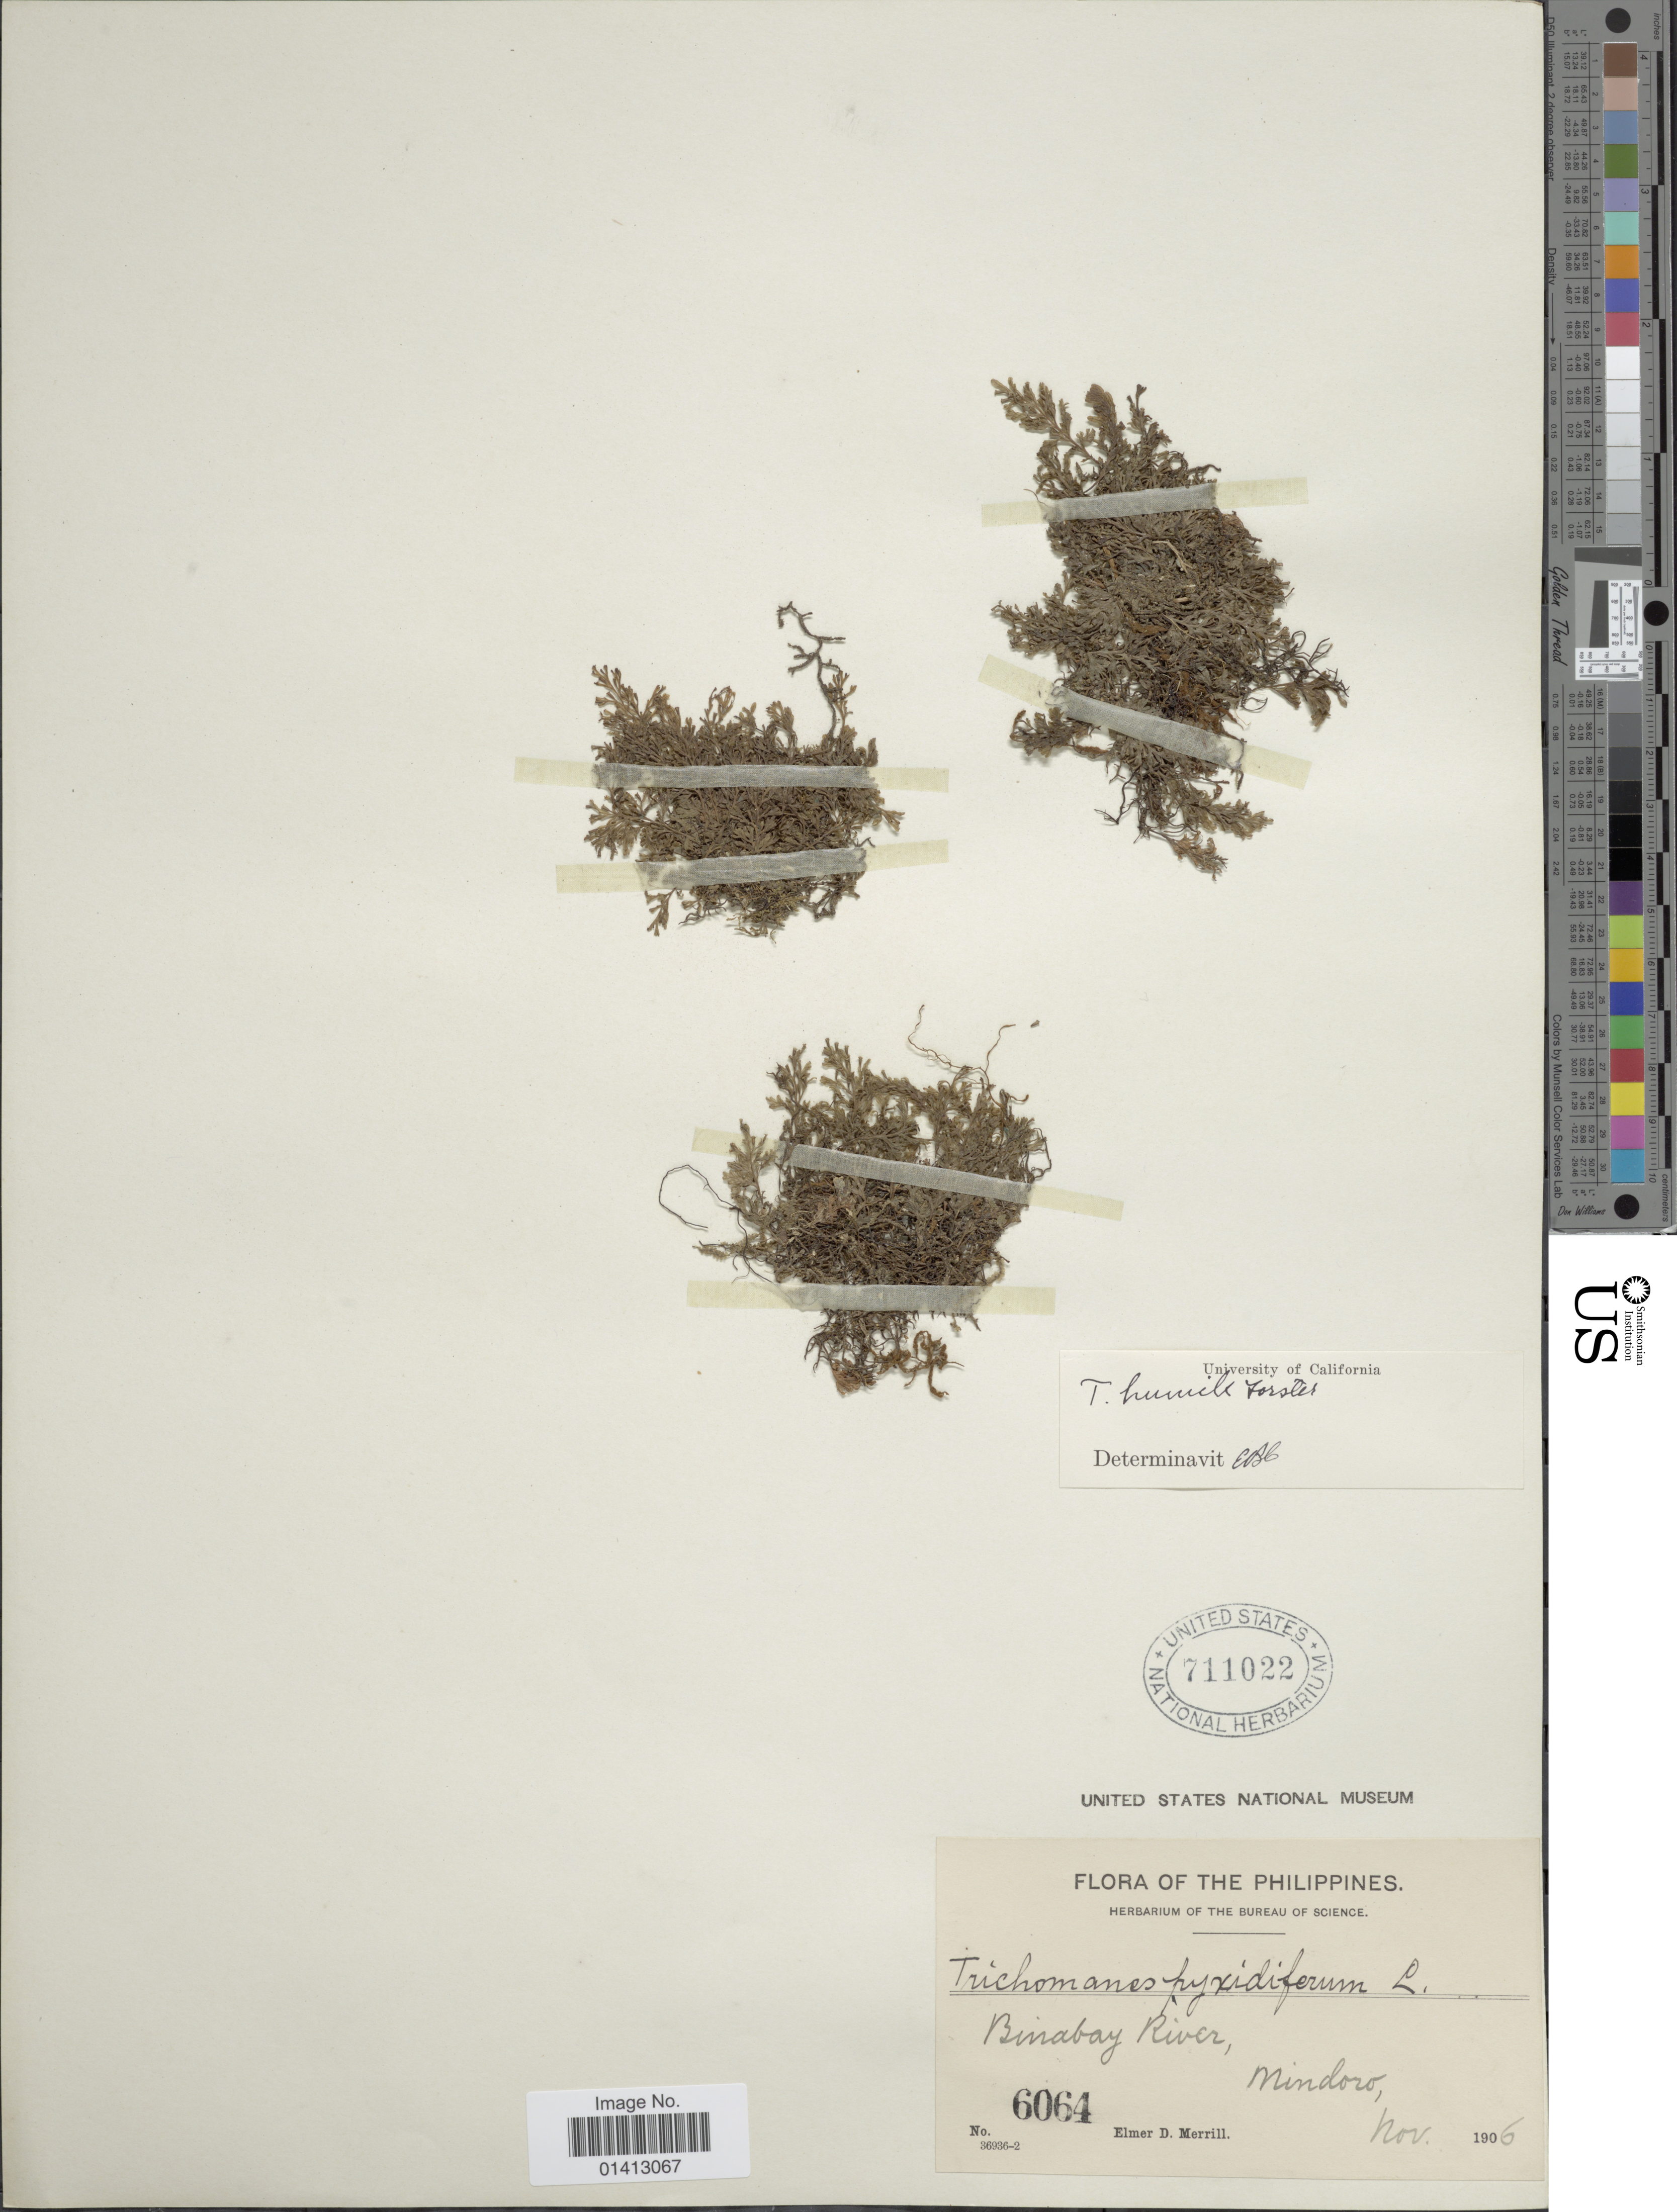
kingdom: Plantae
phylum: Tracheophyta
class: Polypodiopsida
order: Hymenophyllales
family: Hymenophyllaceae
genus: Crepidomanes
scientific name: Crepidomanes humilis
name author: (G. Forst.) Bosch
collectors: E. D. Merrill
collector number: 6064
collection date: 1906-11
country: Philippines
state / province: Mimaropa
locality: Binabay River, Mindoro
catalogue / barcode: US 711022